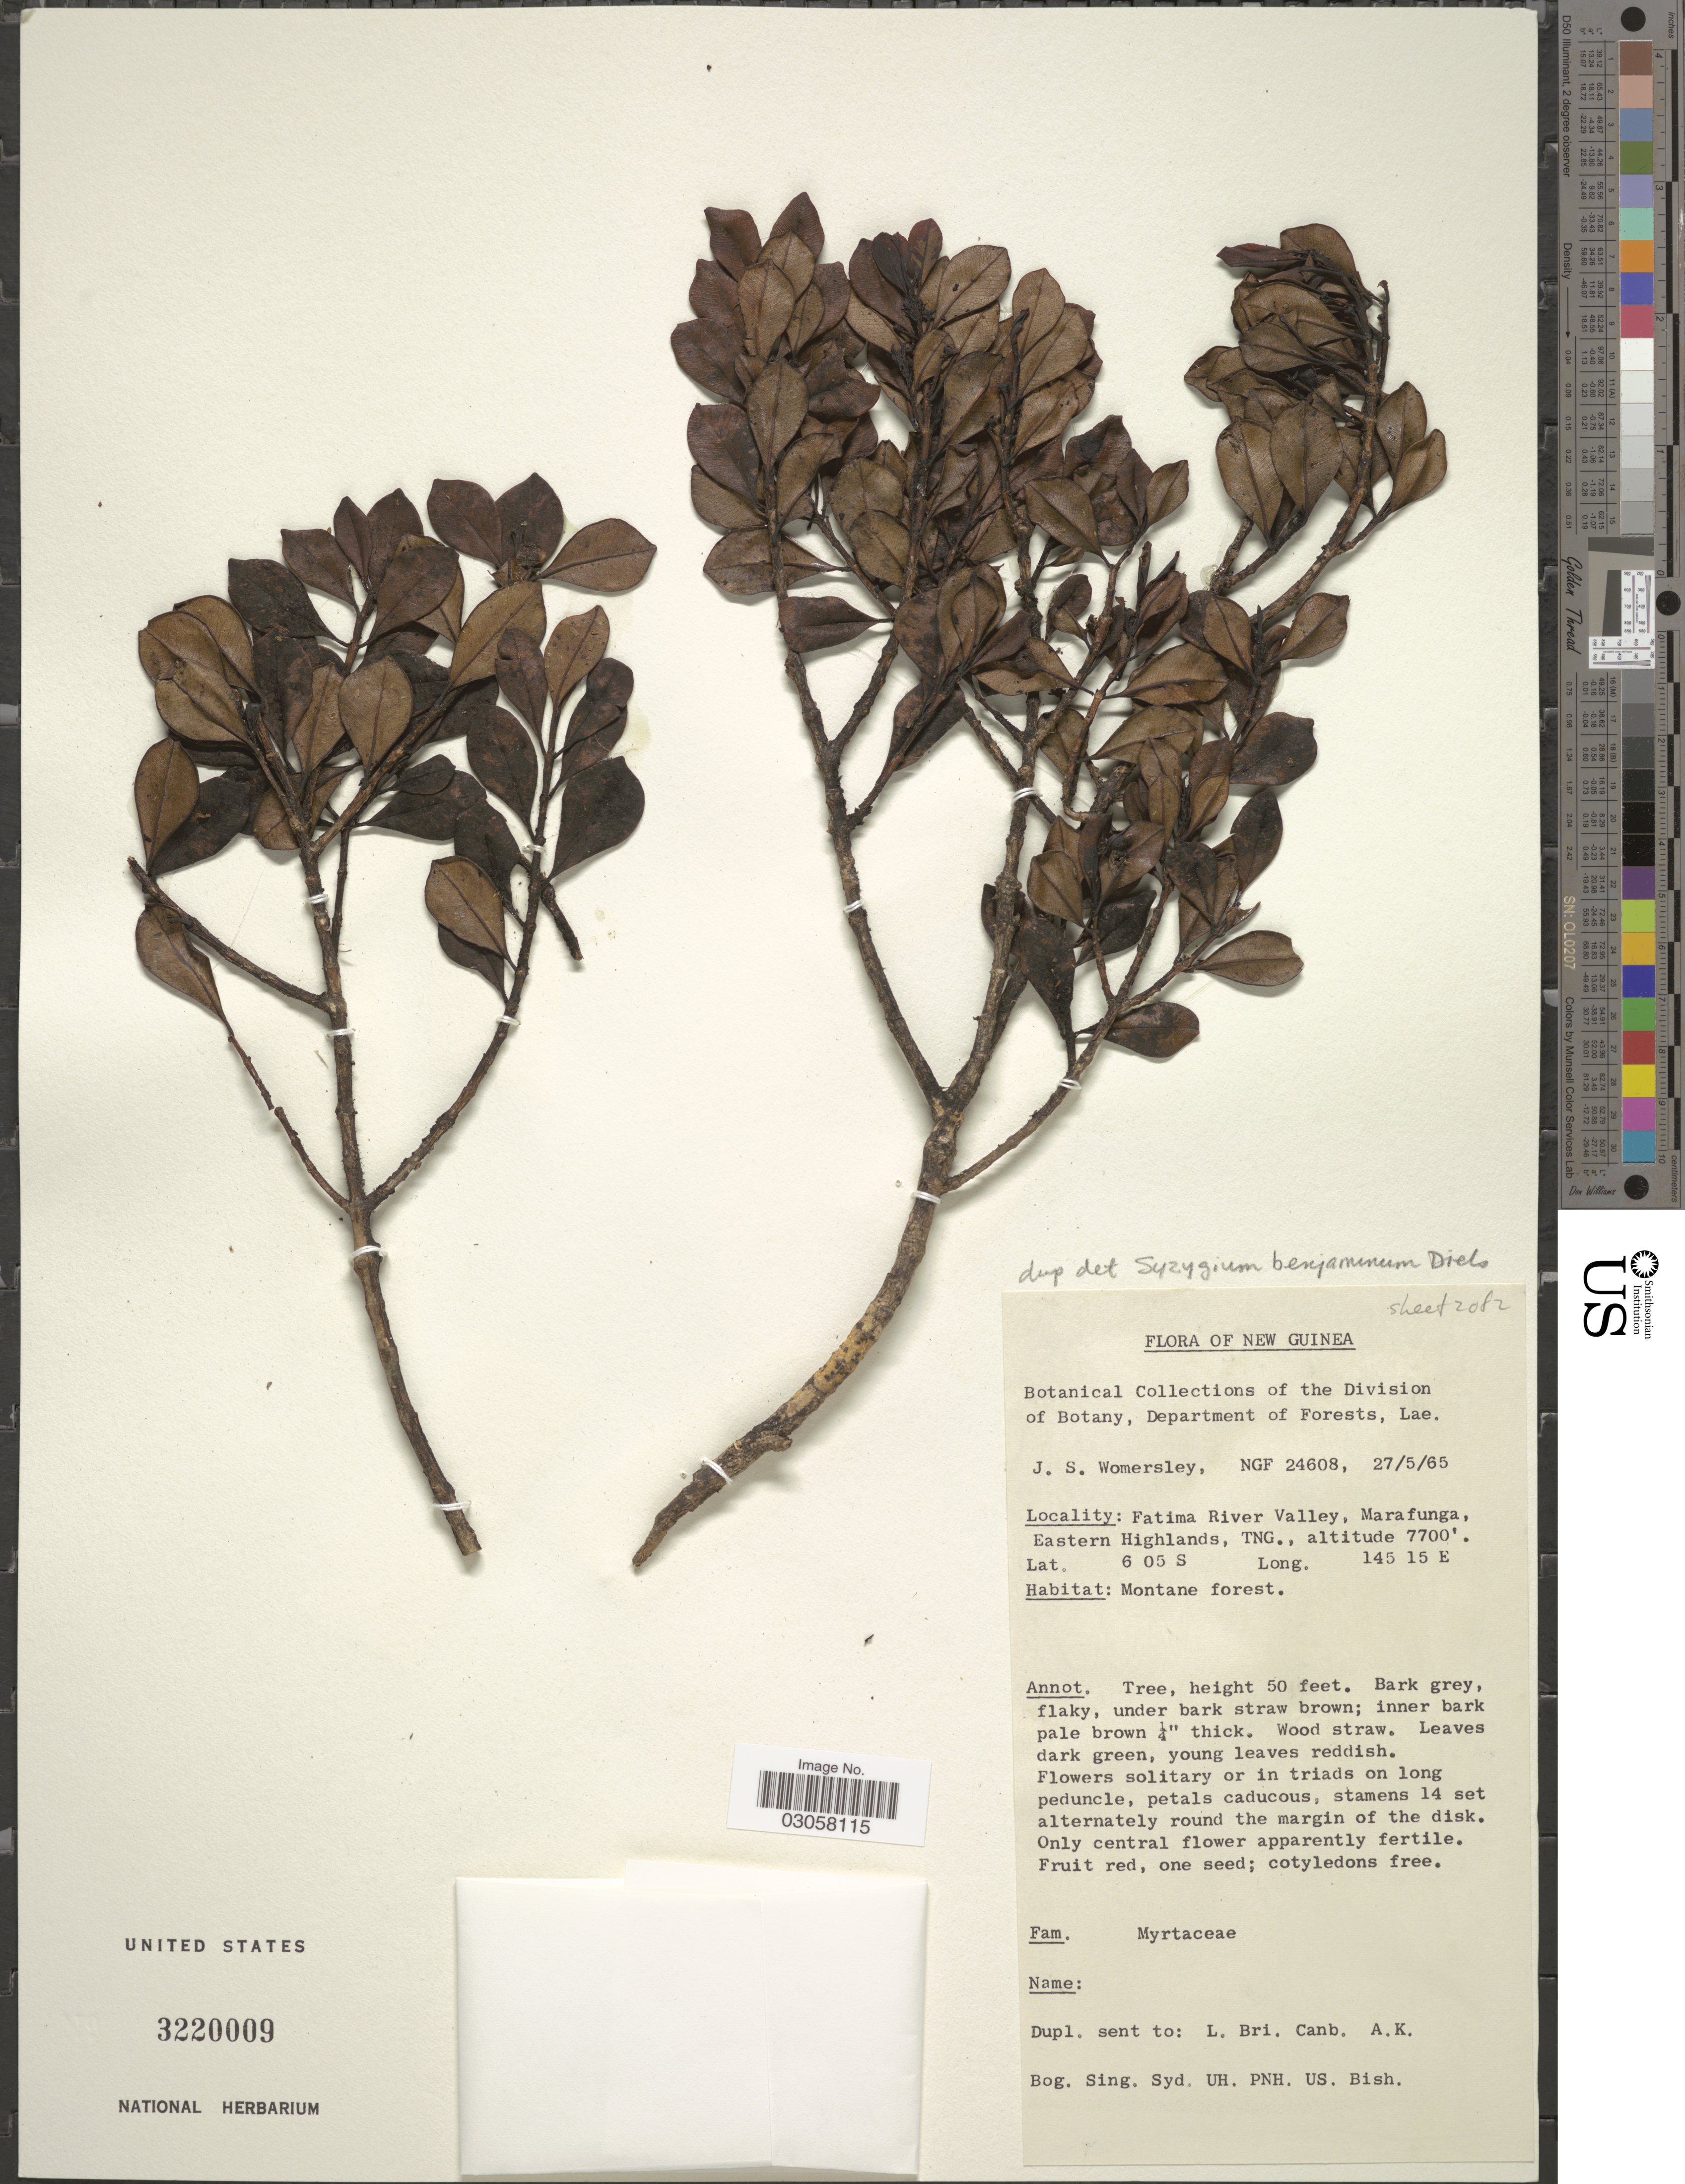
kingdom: Plantae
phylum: Tracheophyta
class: Magnoliopsida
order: Myrtales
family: Myrtaceae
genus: Syzygium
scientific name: Syzygium benjaminum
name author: Diels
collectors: J. S. Womersley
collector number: NGF 24608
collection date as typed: Transcribed d/m/y: 27/5/65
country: Papua New Guinea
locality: New Guinea. Fatima River Valley, Marafunga, Eastern Highlands, TNG.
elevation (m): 2347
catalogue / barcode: US 3220009